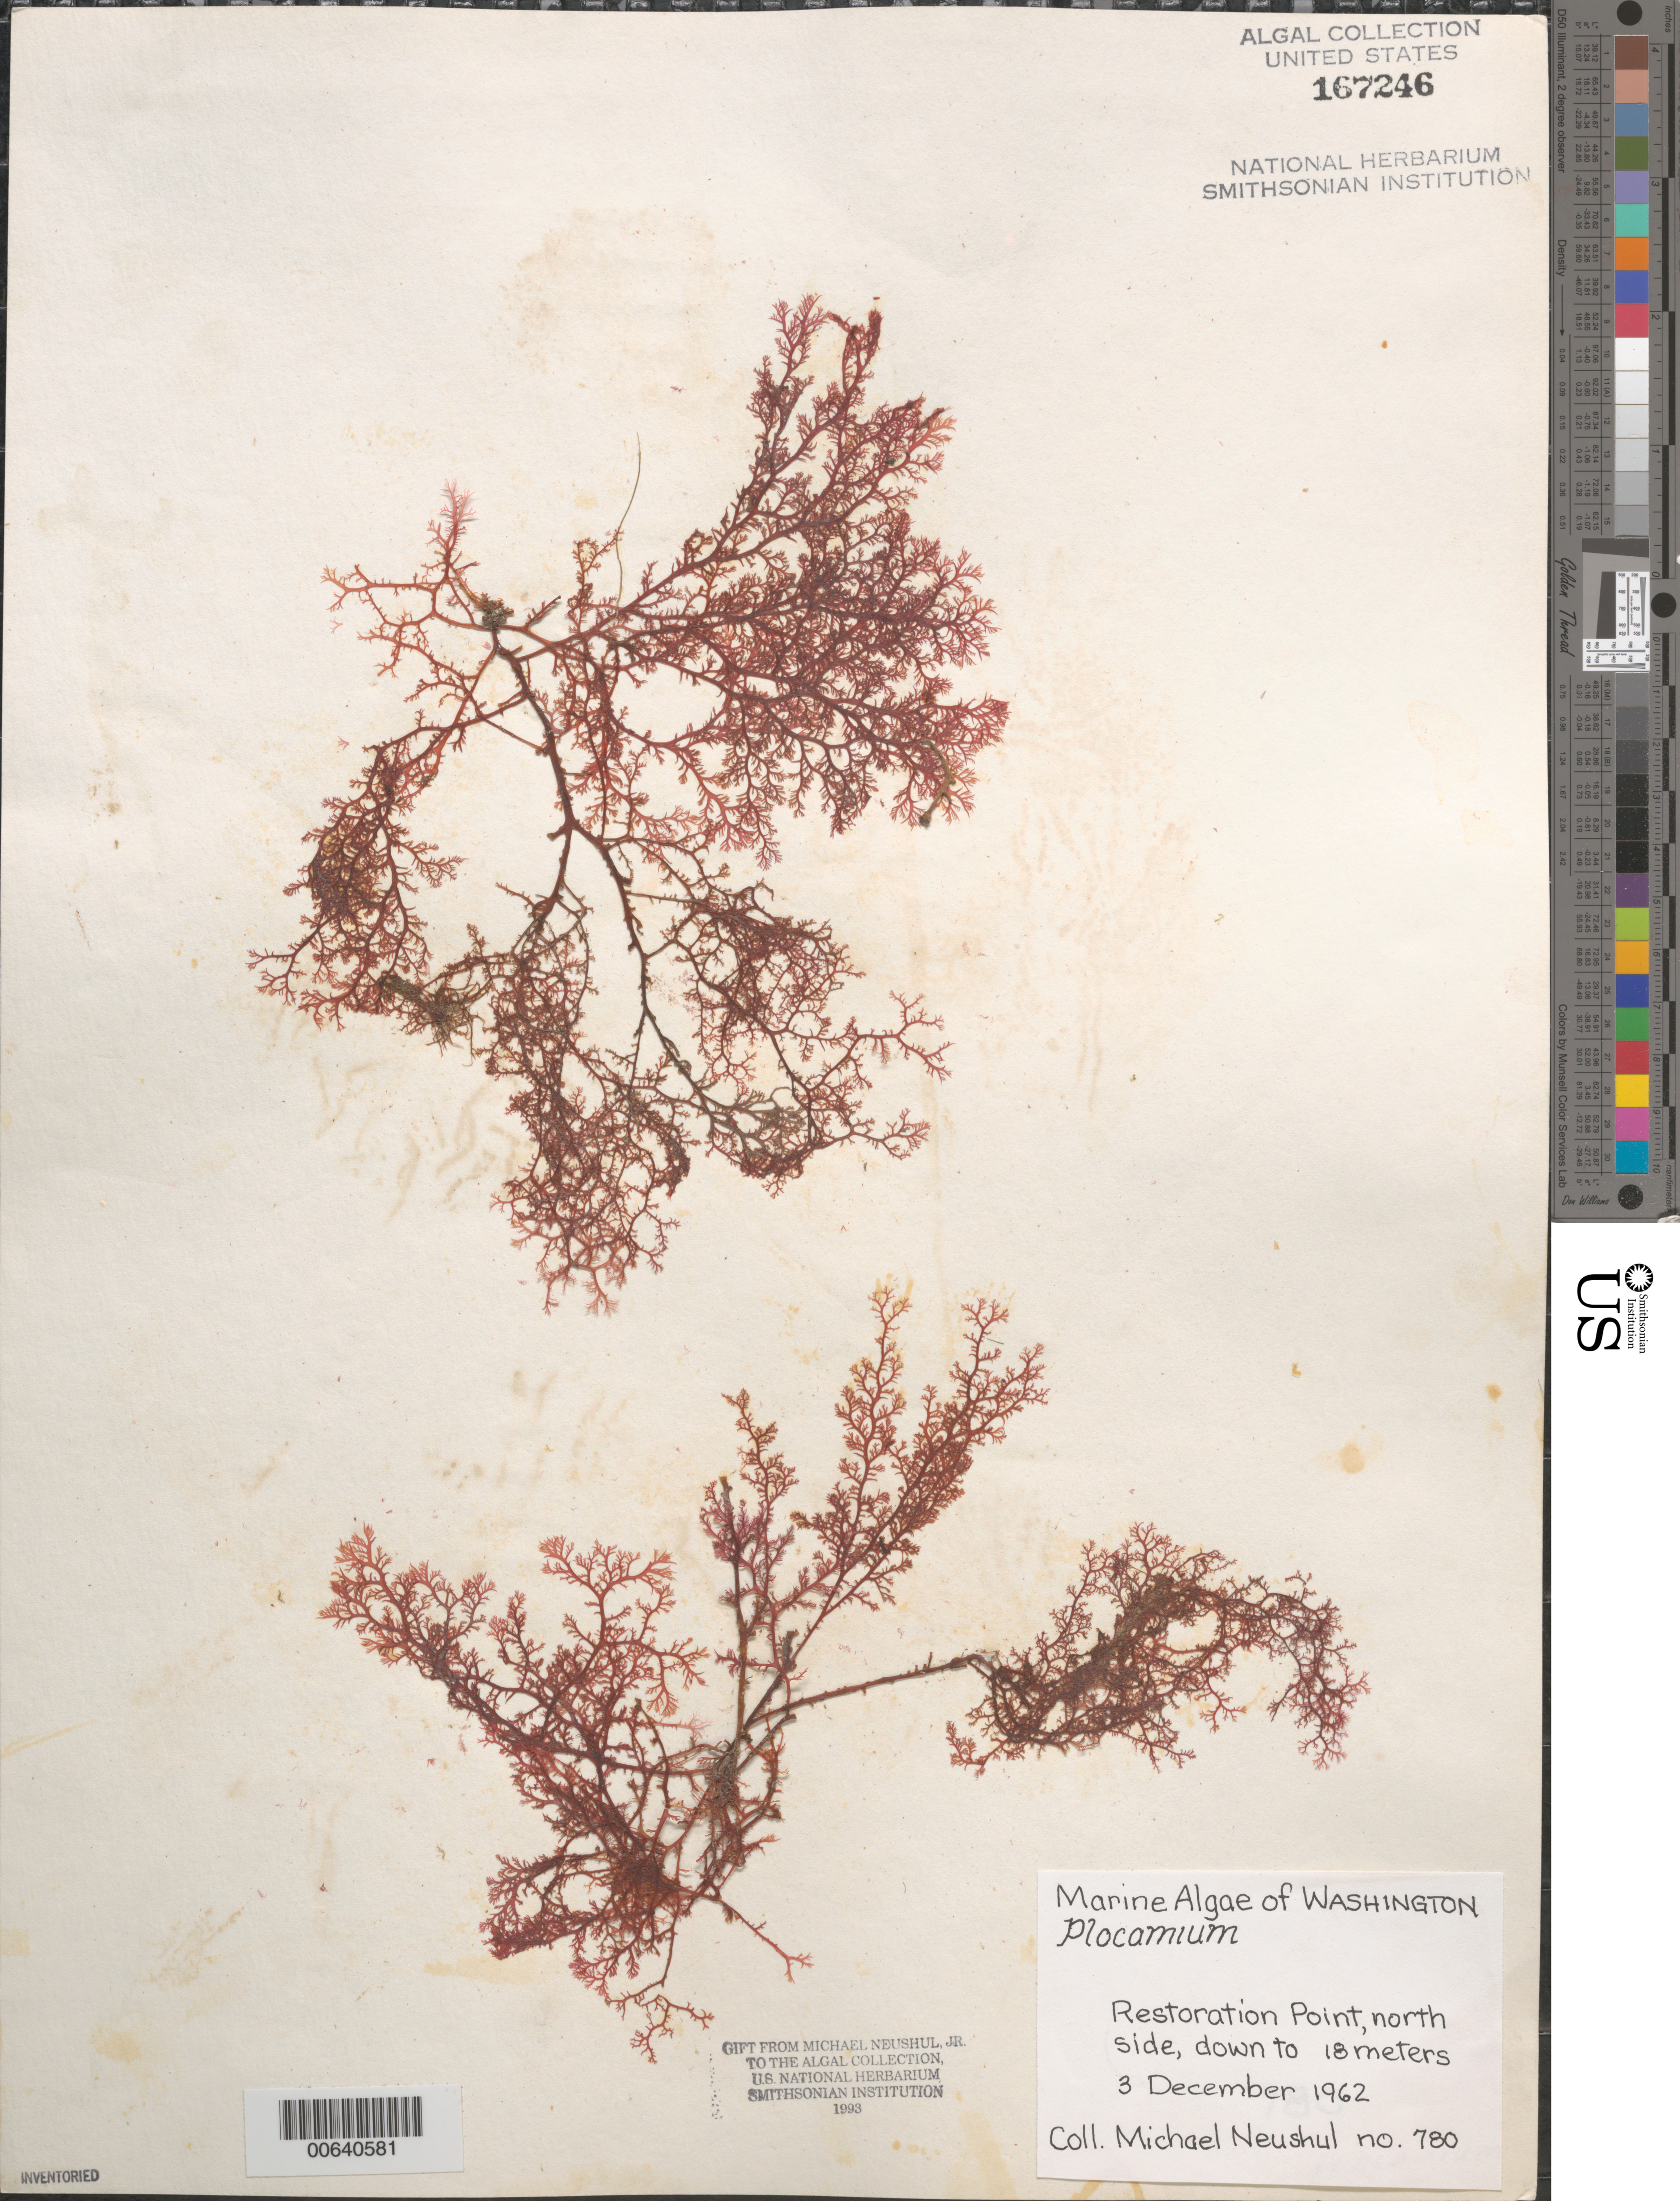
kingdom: Plantae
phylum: Rhodophyta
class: Florideophyceae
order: Plocamiales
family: Plocamiaceae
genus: Plocamium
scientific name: Plocamium sp.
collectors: M. Neushul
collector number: Neushul 780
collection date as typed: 03 Dec 1962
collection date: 1962-12-03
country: United States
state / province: Washington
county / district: Kitsap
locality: Restoration Point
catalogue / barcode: US 167246